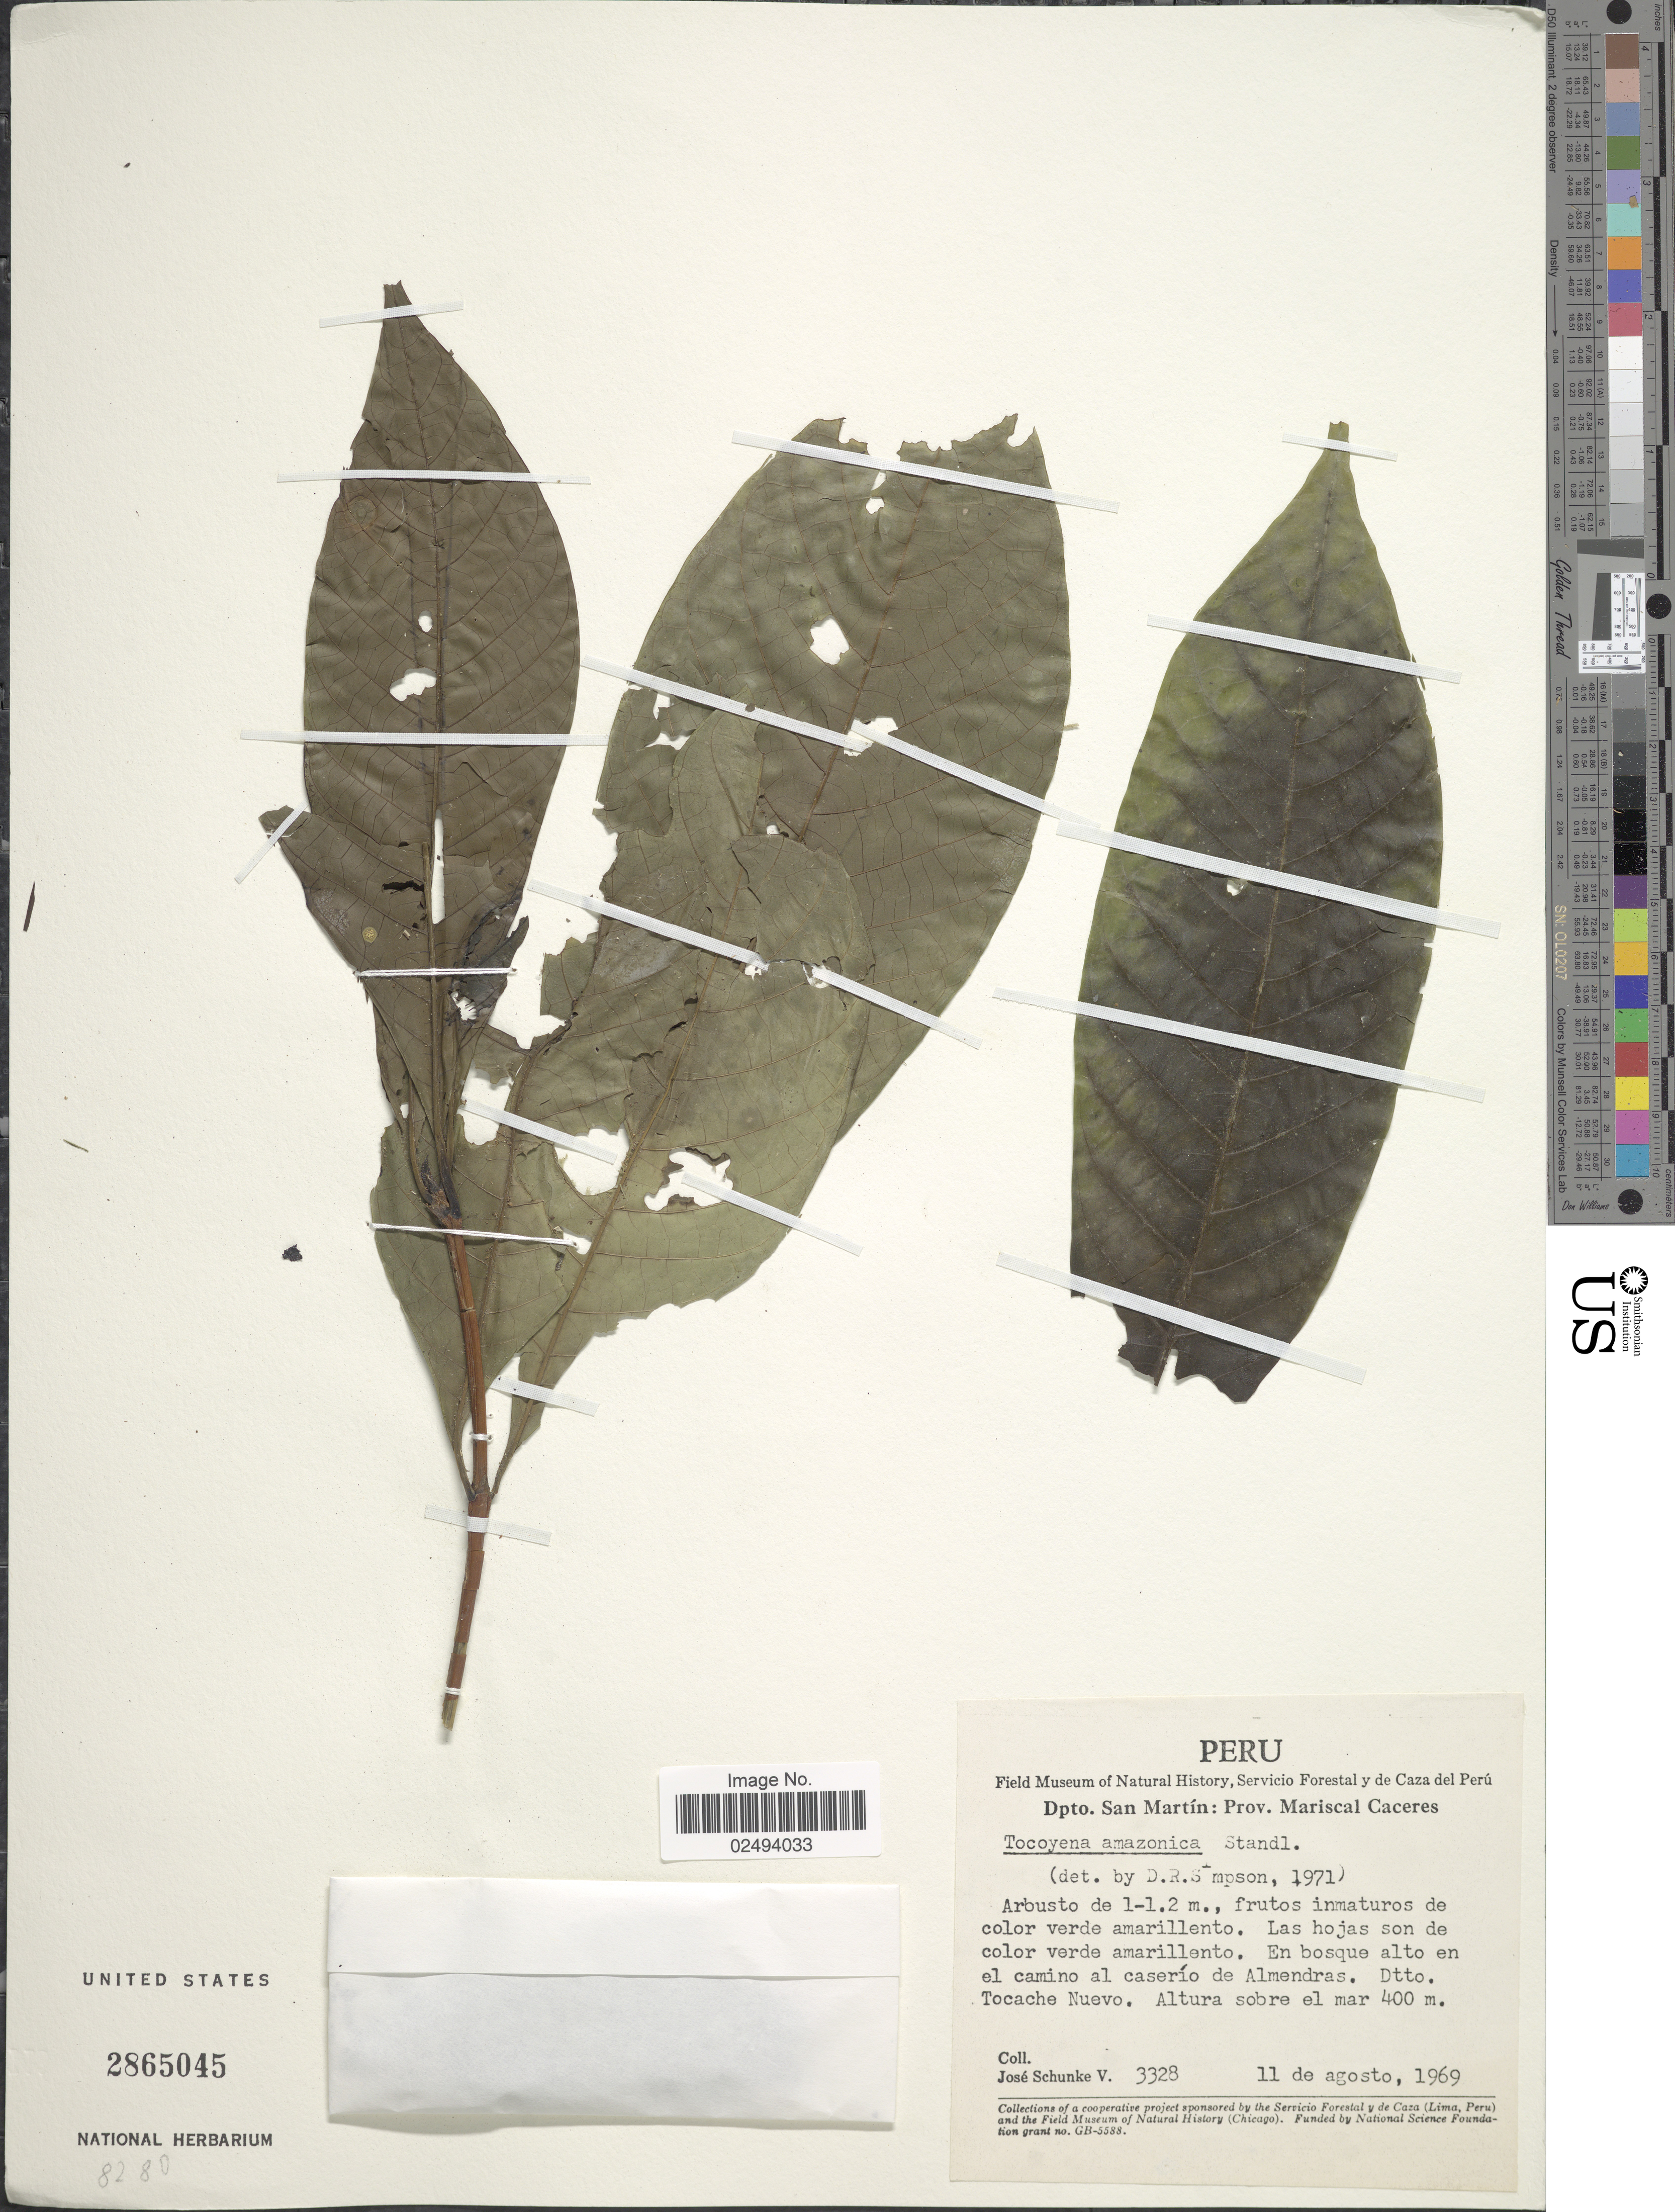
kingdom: Plantae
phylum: Tracheophyta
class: Magnoliopsida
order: Gentianales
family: Rubiaceae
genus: Tocoyena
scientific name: Tocoyena amazonica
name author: Standl.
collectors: J. Schunke Vigo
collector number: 3328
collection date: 1969-08-11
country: Peru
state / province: San Martín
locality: Dpto. San Martín: Prov. Mariscal Caceres. En bosque alto en el camino al caserío de Almendras Dtto Tocache Nuevo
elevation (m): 400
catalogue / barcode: US 2865045